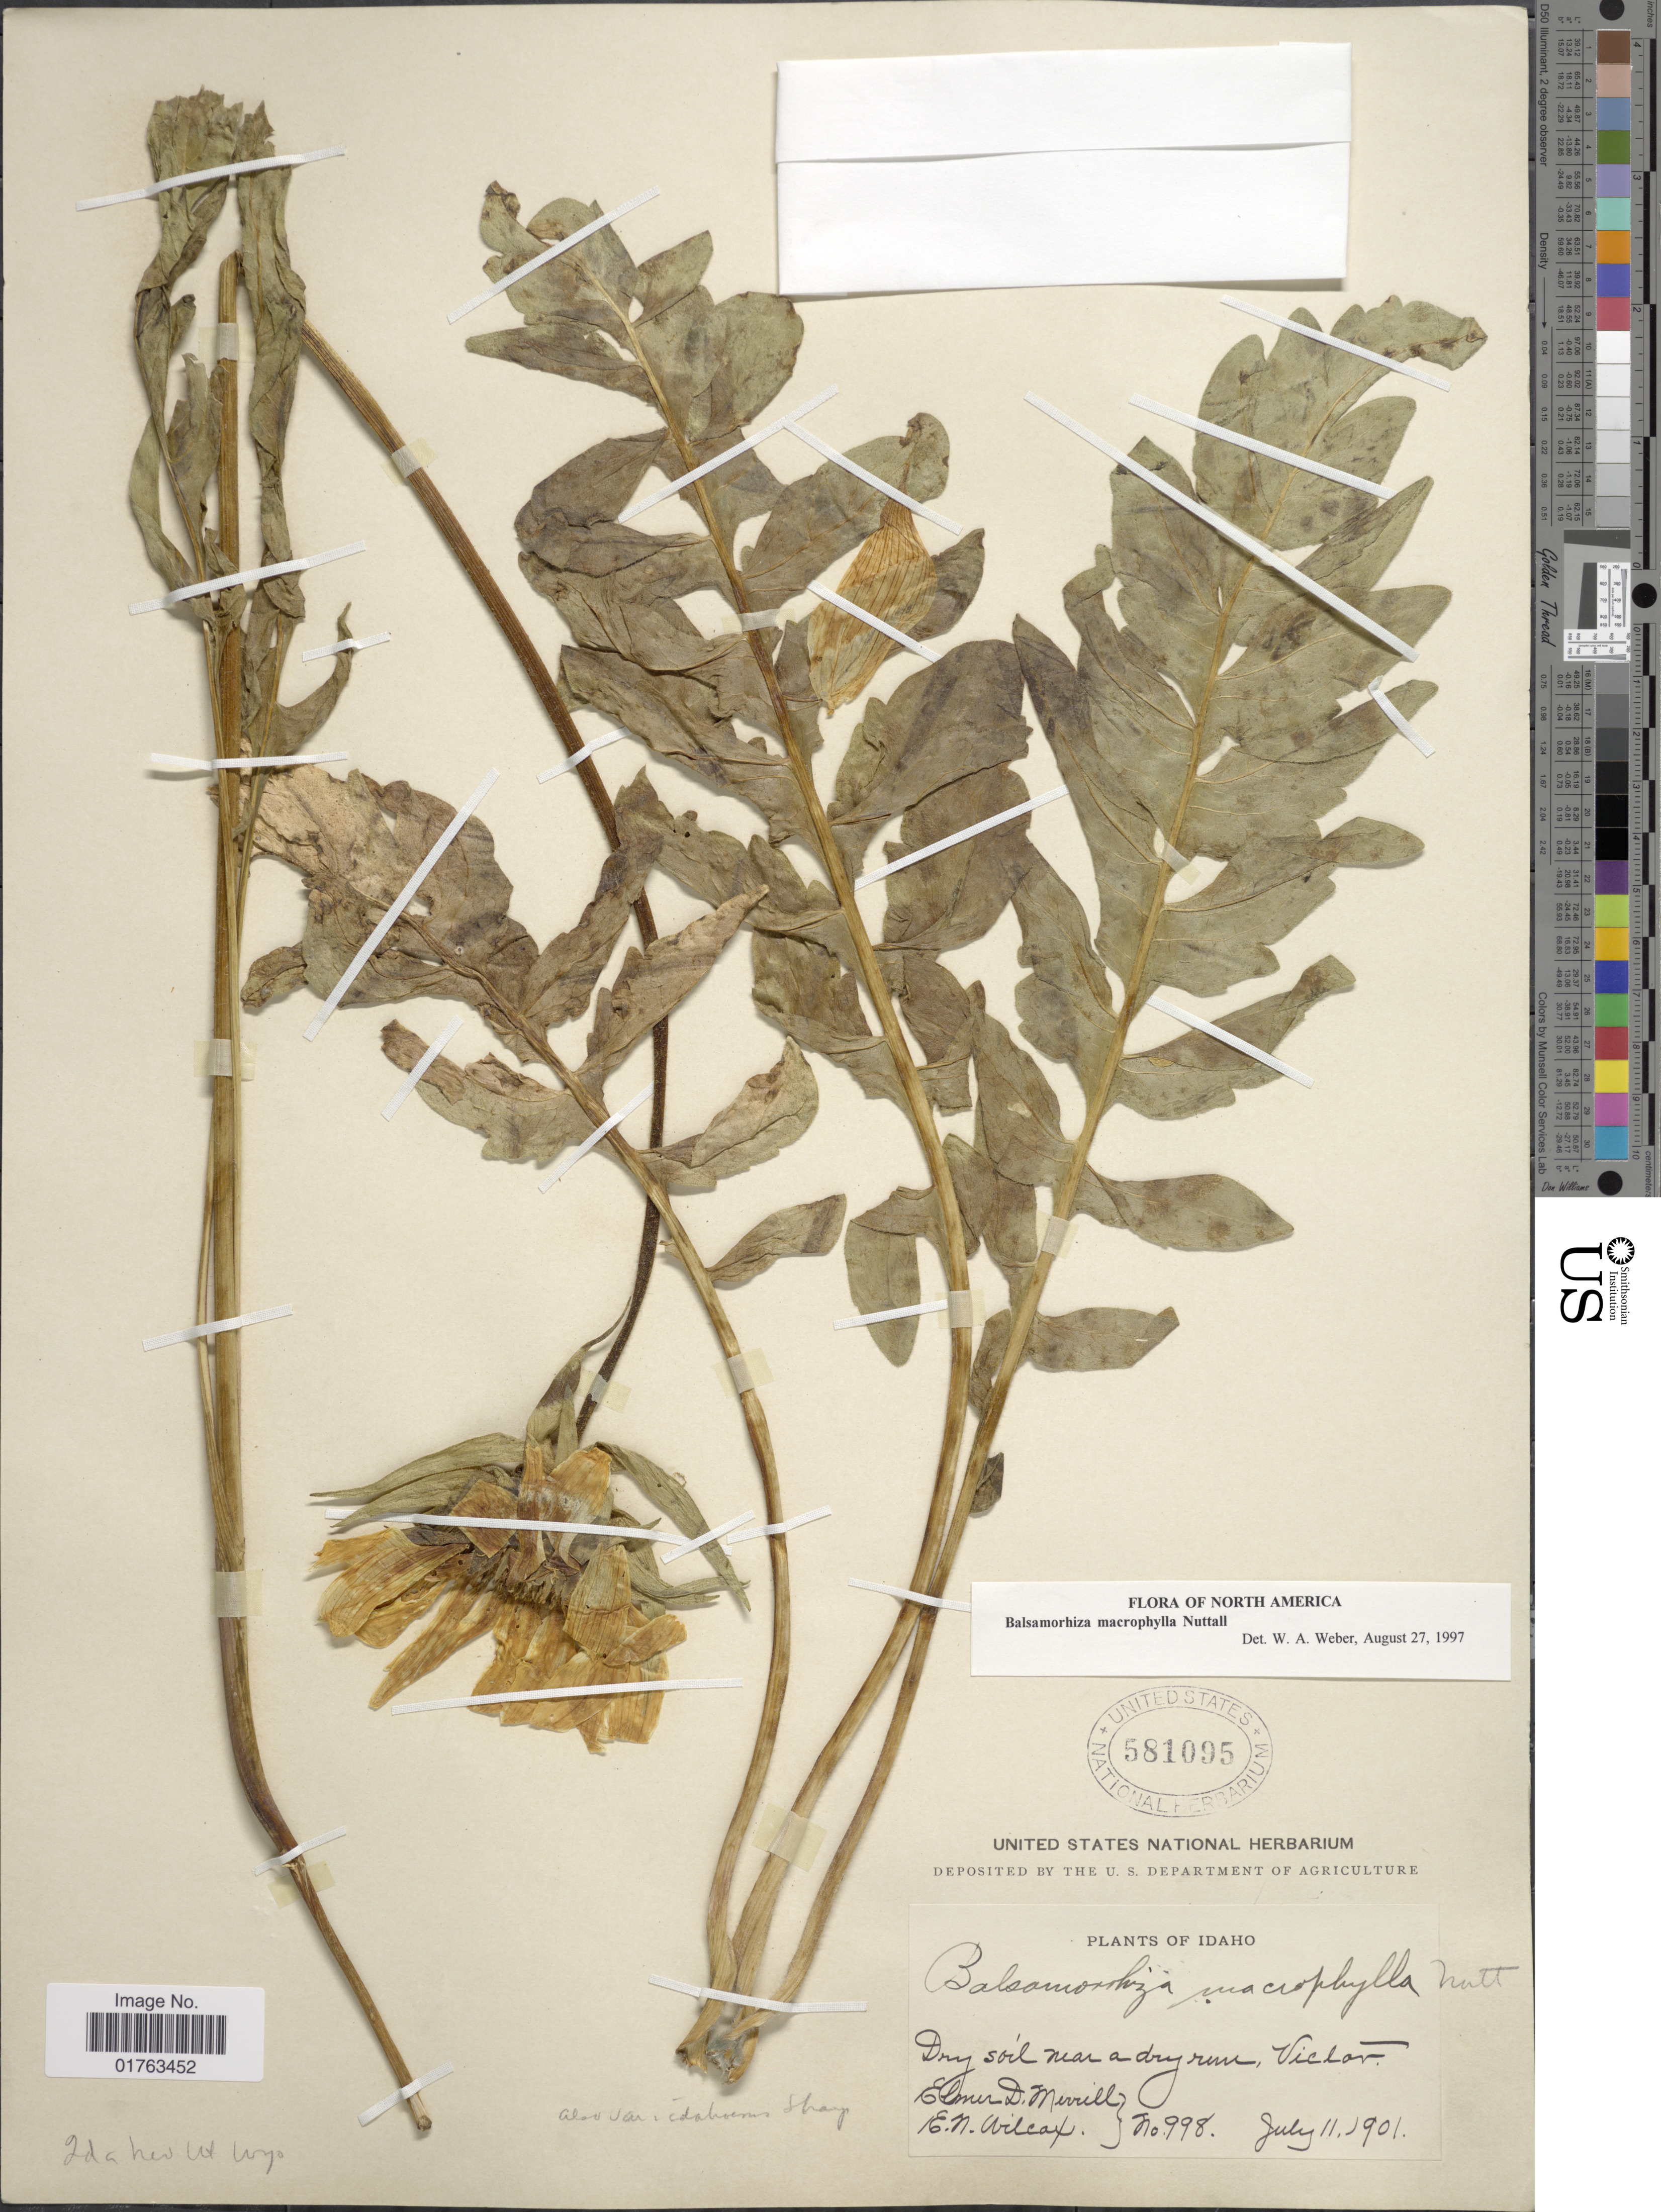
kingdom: Plantae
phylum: Tracheophyta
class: Magnoliopsida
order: Asterales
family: Asteraceae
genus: Balsamorhiza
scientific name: Balsamorhiza macrophylla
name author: Nutt.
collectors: E. D. Merrill & E. Wilcox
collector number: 998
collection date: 1901-07-11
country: United States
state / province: Idaho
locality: Dry soil near a dry rim, Victor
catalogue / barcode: US 581095